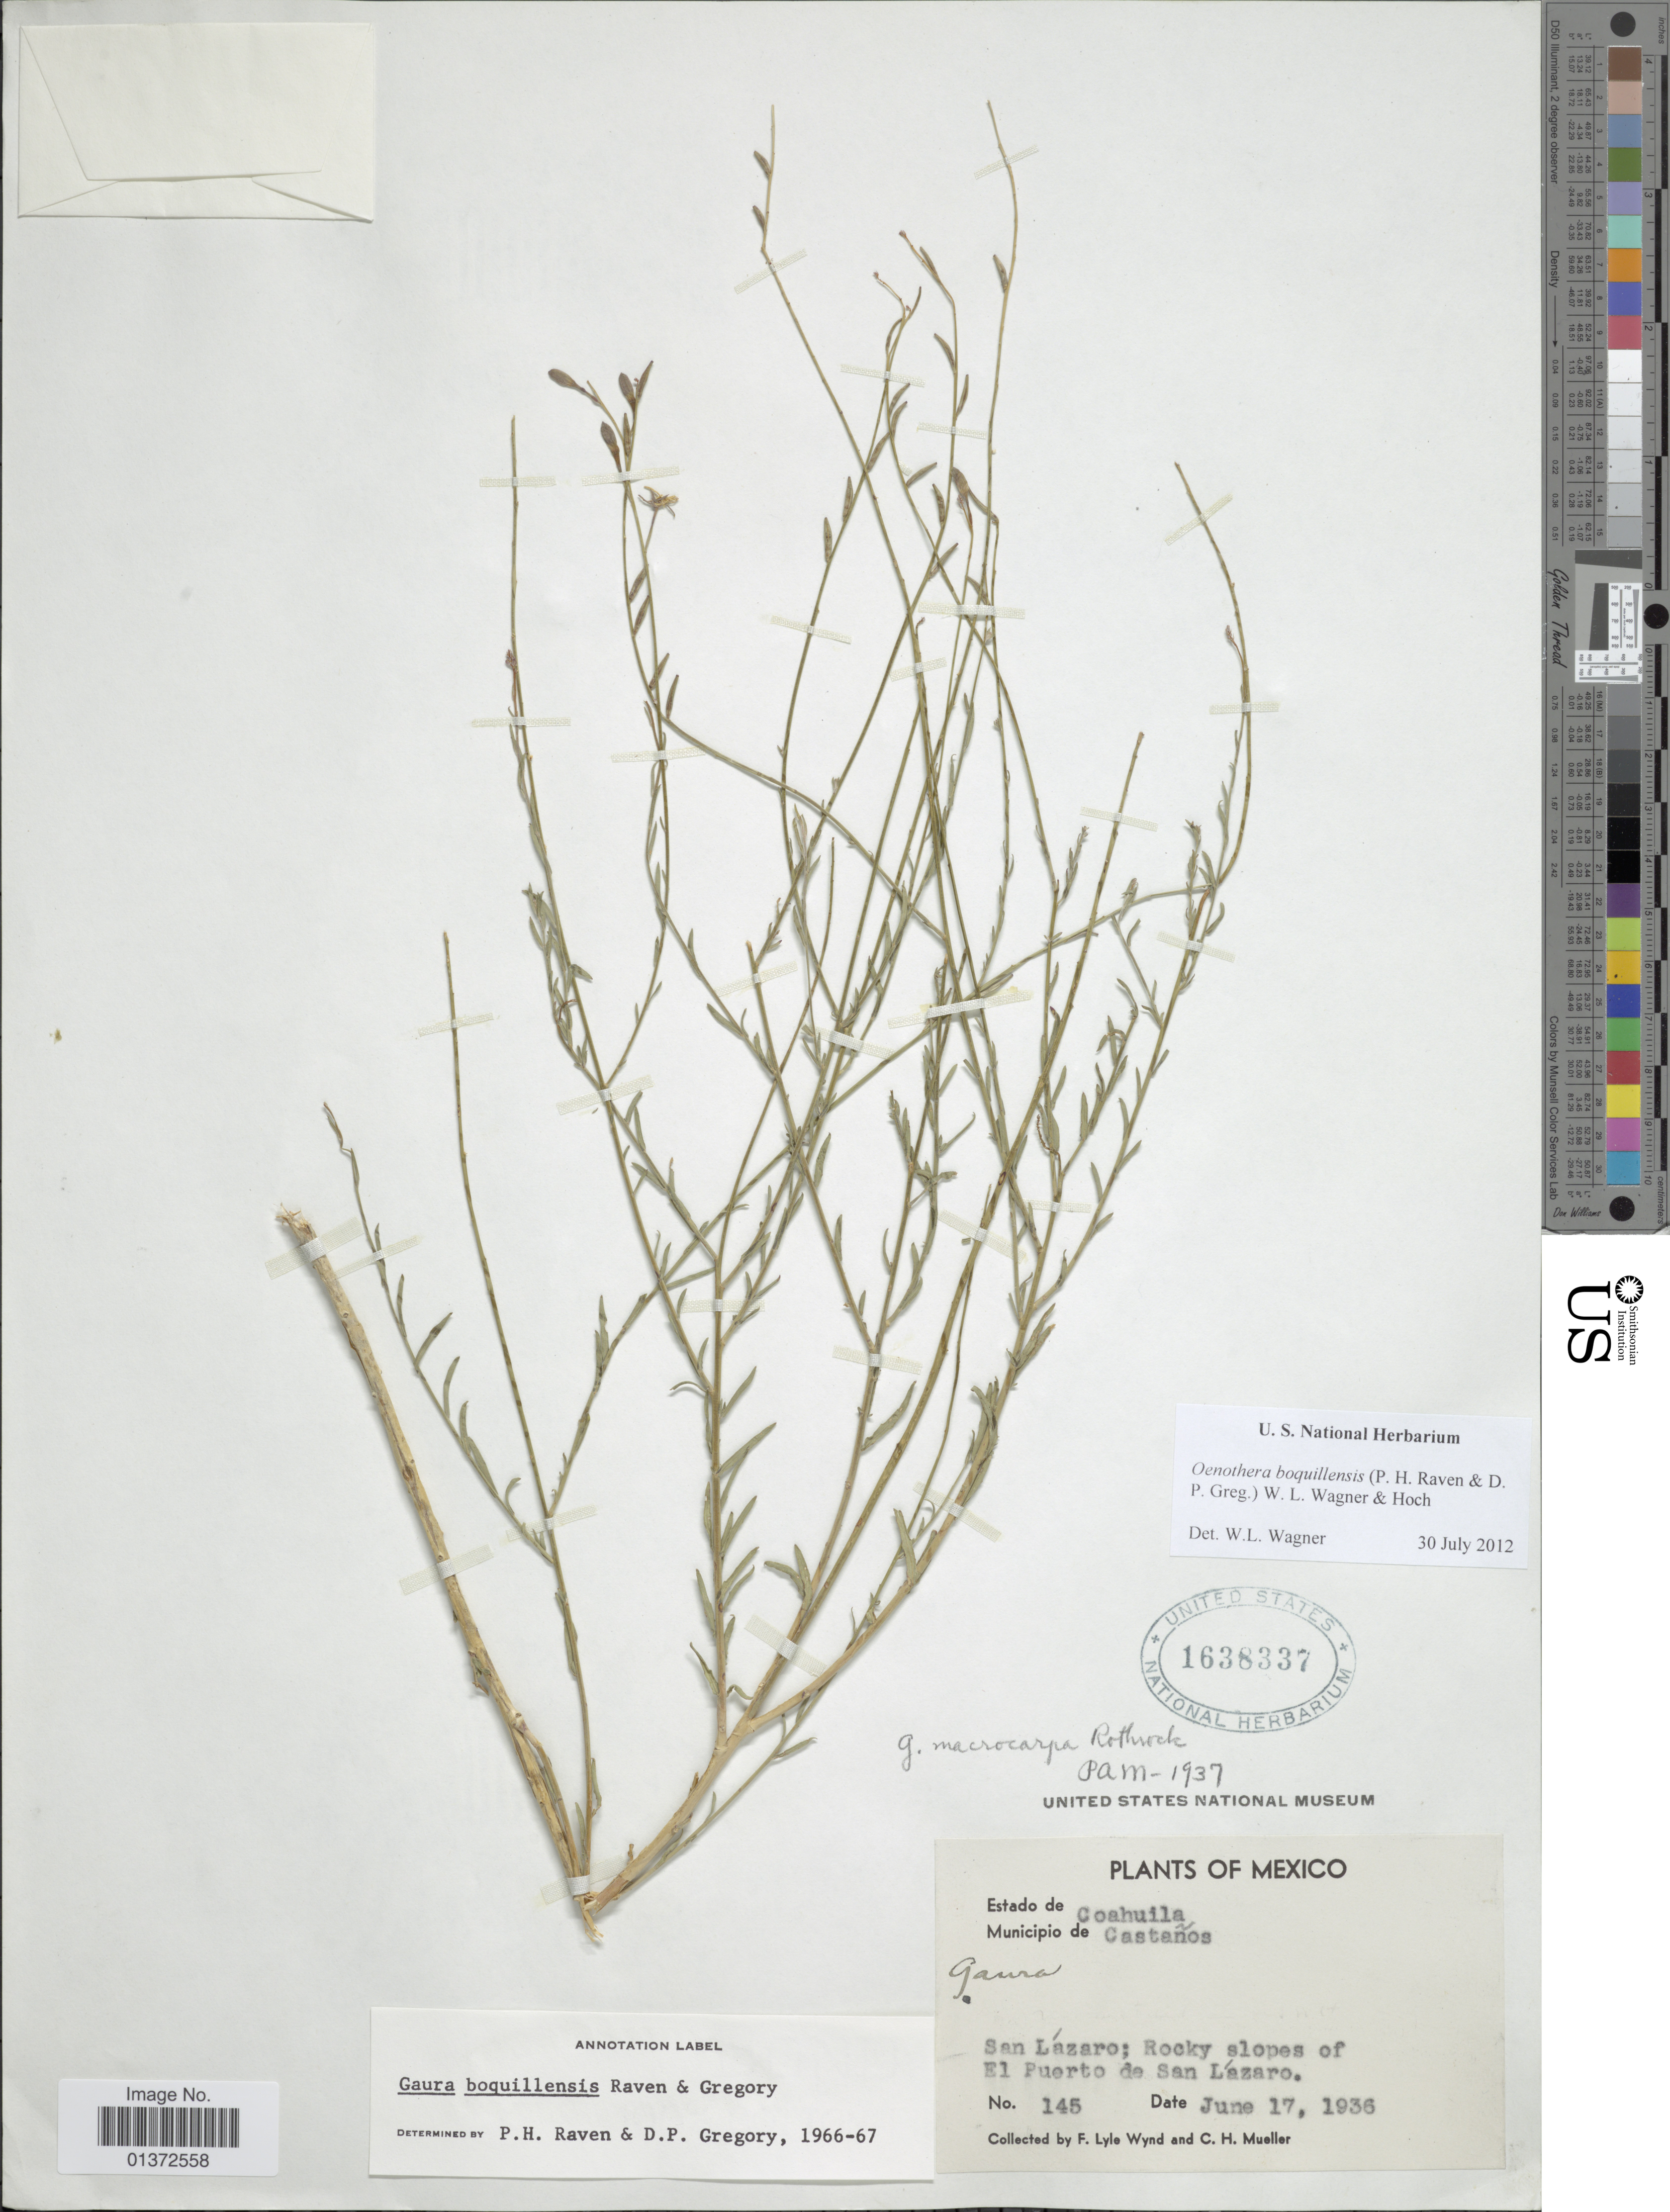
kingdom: Plantae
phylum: Tracheophyta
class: Magnoliopsida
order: Myrtales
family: Onagraceae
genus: Oenothera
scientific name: Oenothera boquillensis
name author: (P.H. Raven & D.P. Greg.) W.L. Wagner & Hoch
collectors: F. L. Wynd & C. H. Mueller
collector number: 145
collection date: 1936-06-17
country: Mexico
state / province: Coahuila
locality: Municipio de Castaños, San Lárazo; rocky slopes of El Puerto de San Lázaro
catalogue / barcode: US 1638337